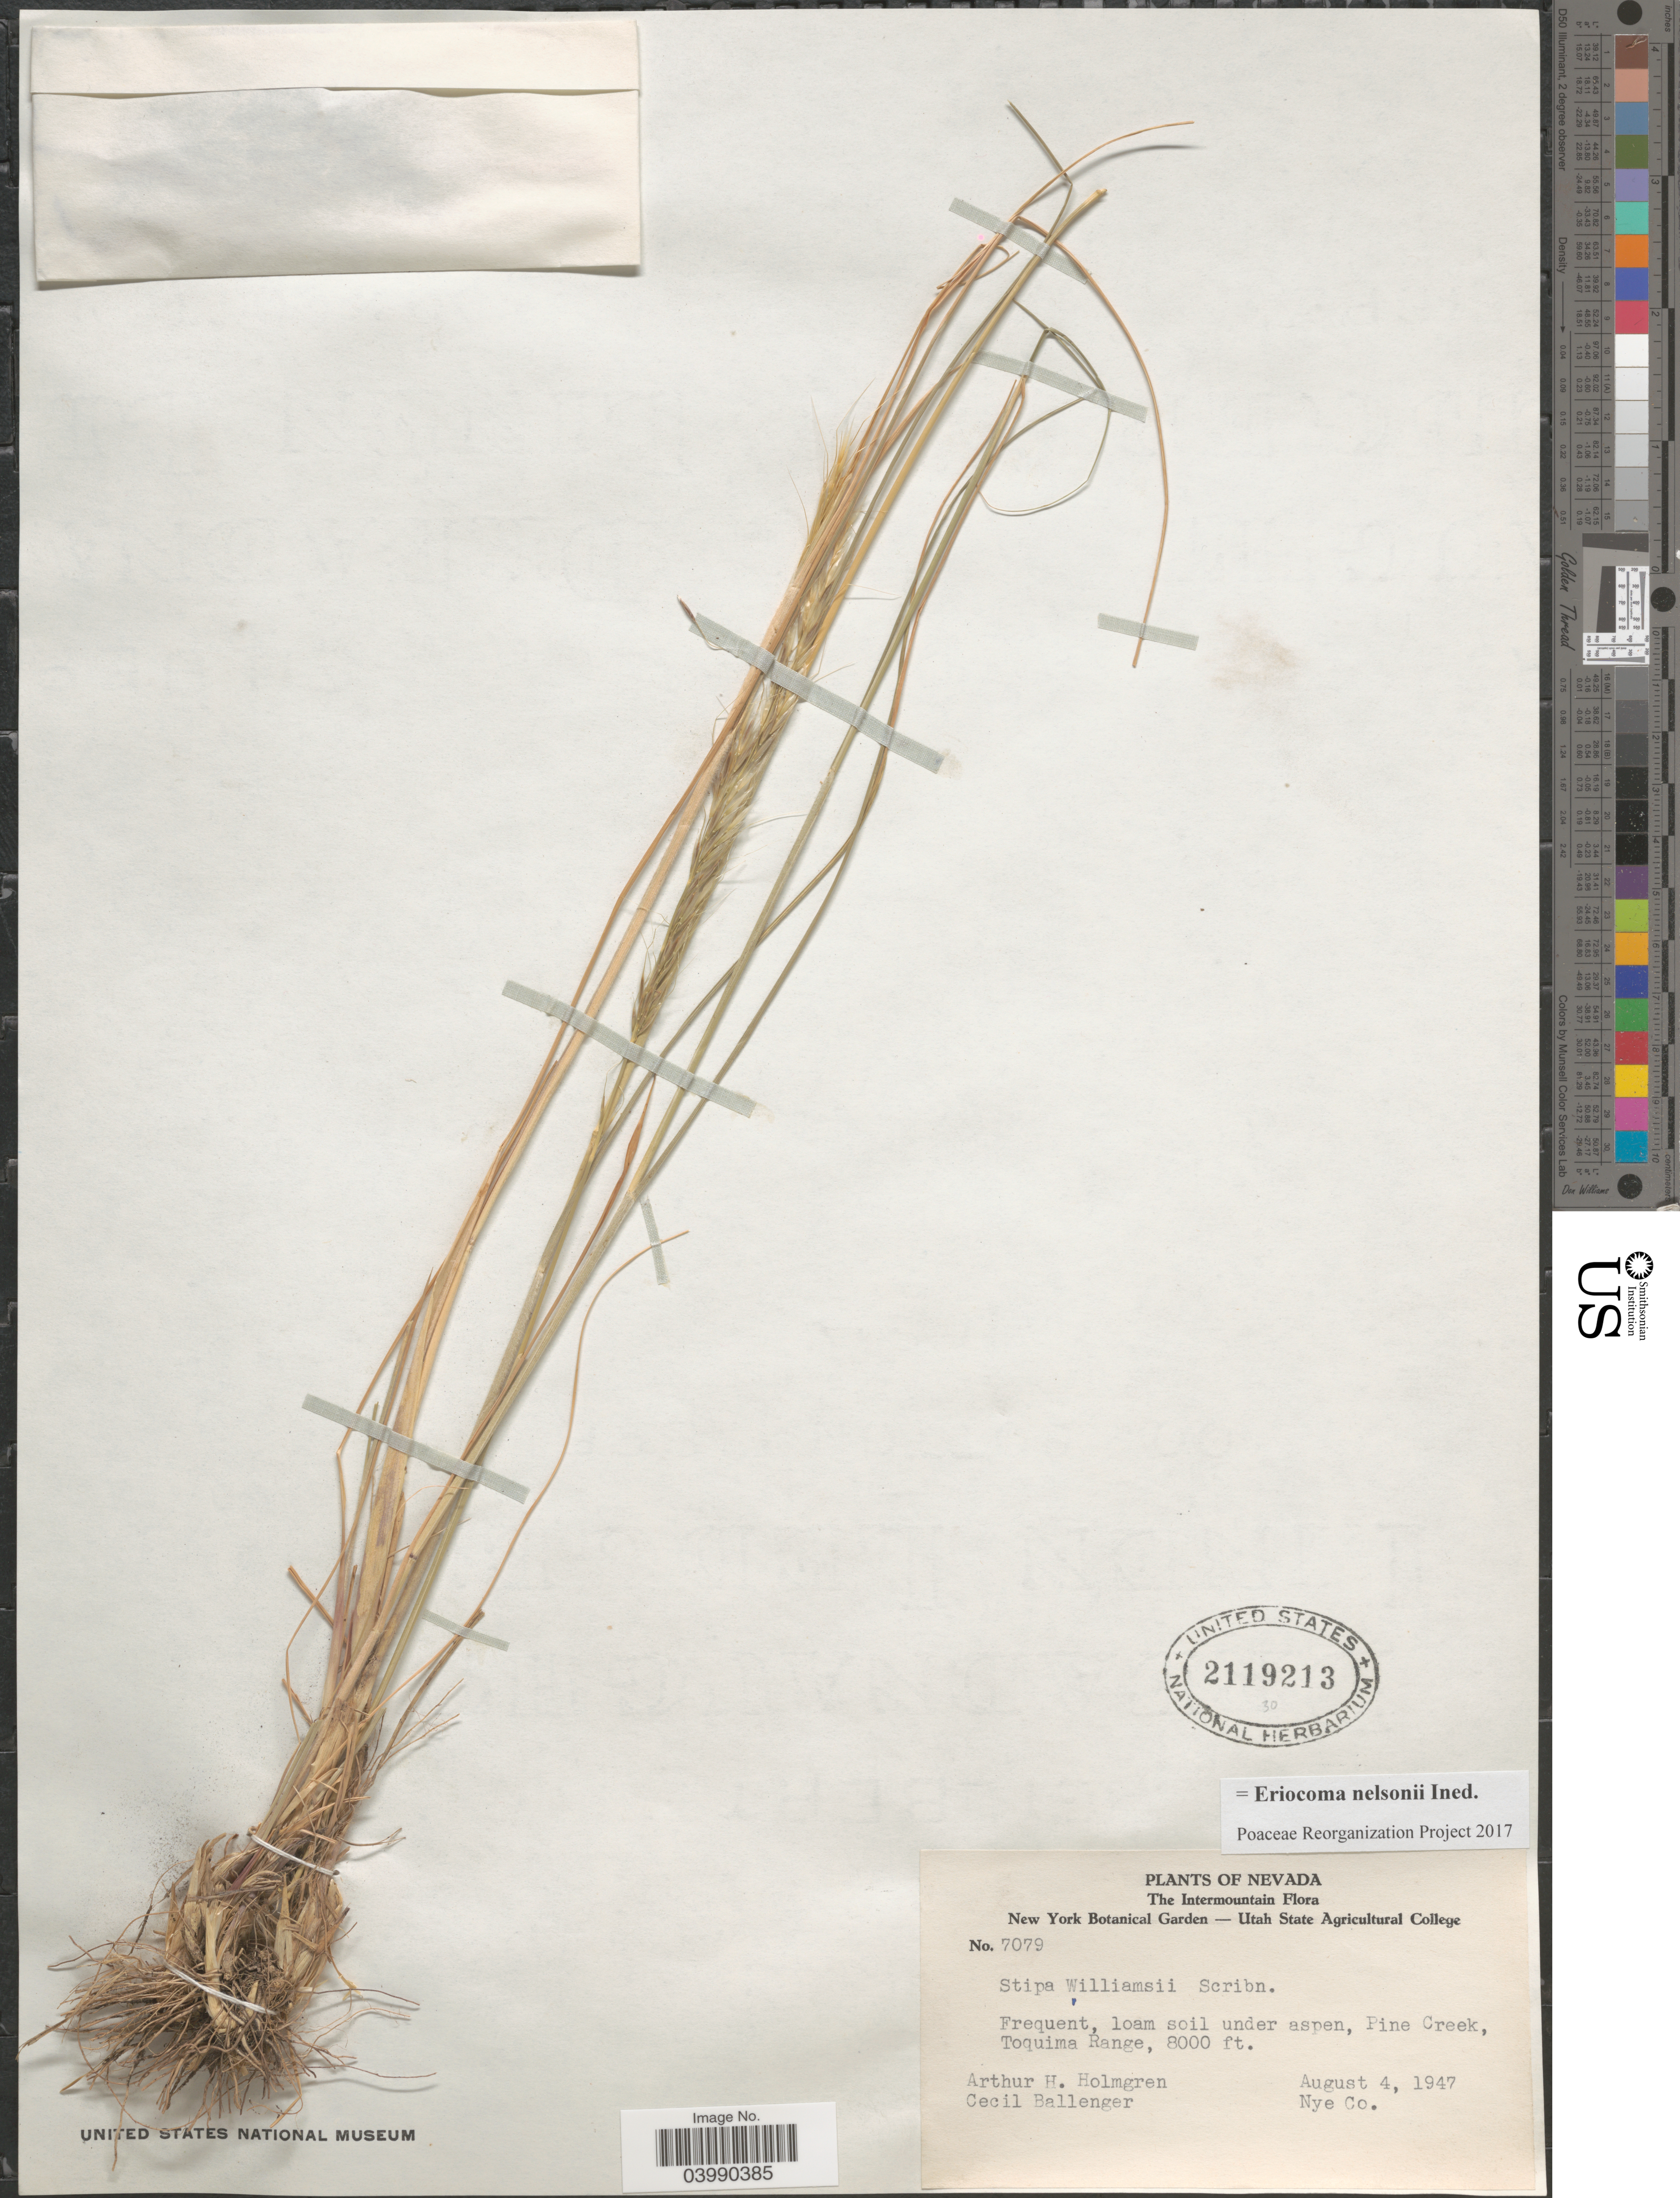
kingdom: Plantae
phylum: Tracheophyta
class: Liliopsida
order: Poales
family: Poaceae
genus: Eriocoma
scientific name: Eriocoma nelsonii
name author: (Scribn.) Romasch.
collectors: A. H. Holmgren & C. Ballenger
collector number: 7079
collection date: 1947-08-04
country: United States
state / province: Nevada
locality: The Intermountain. Loam soil under aspen, Pine Creek, Toquima Range. Nye Co.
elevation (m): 2438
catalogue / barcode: US 2119213